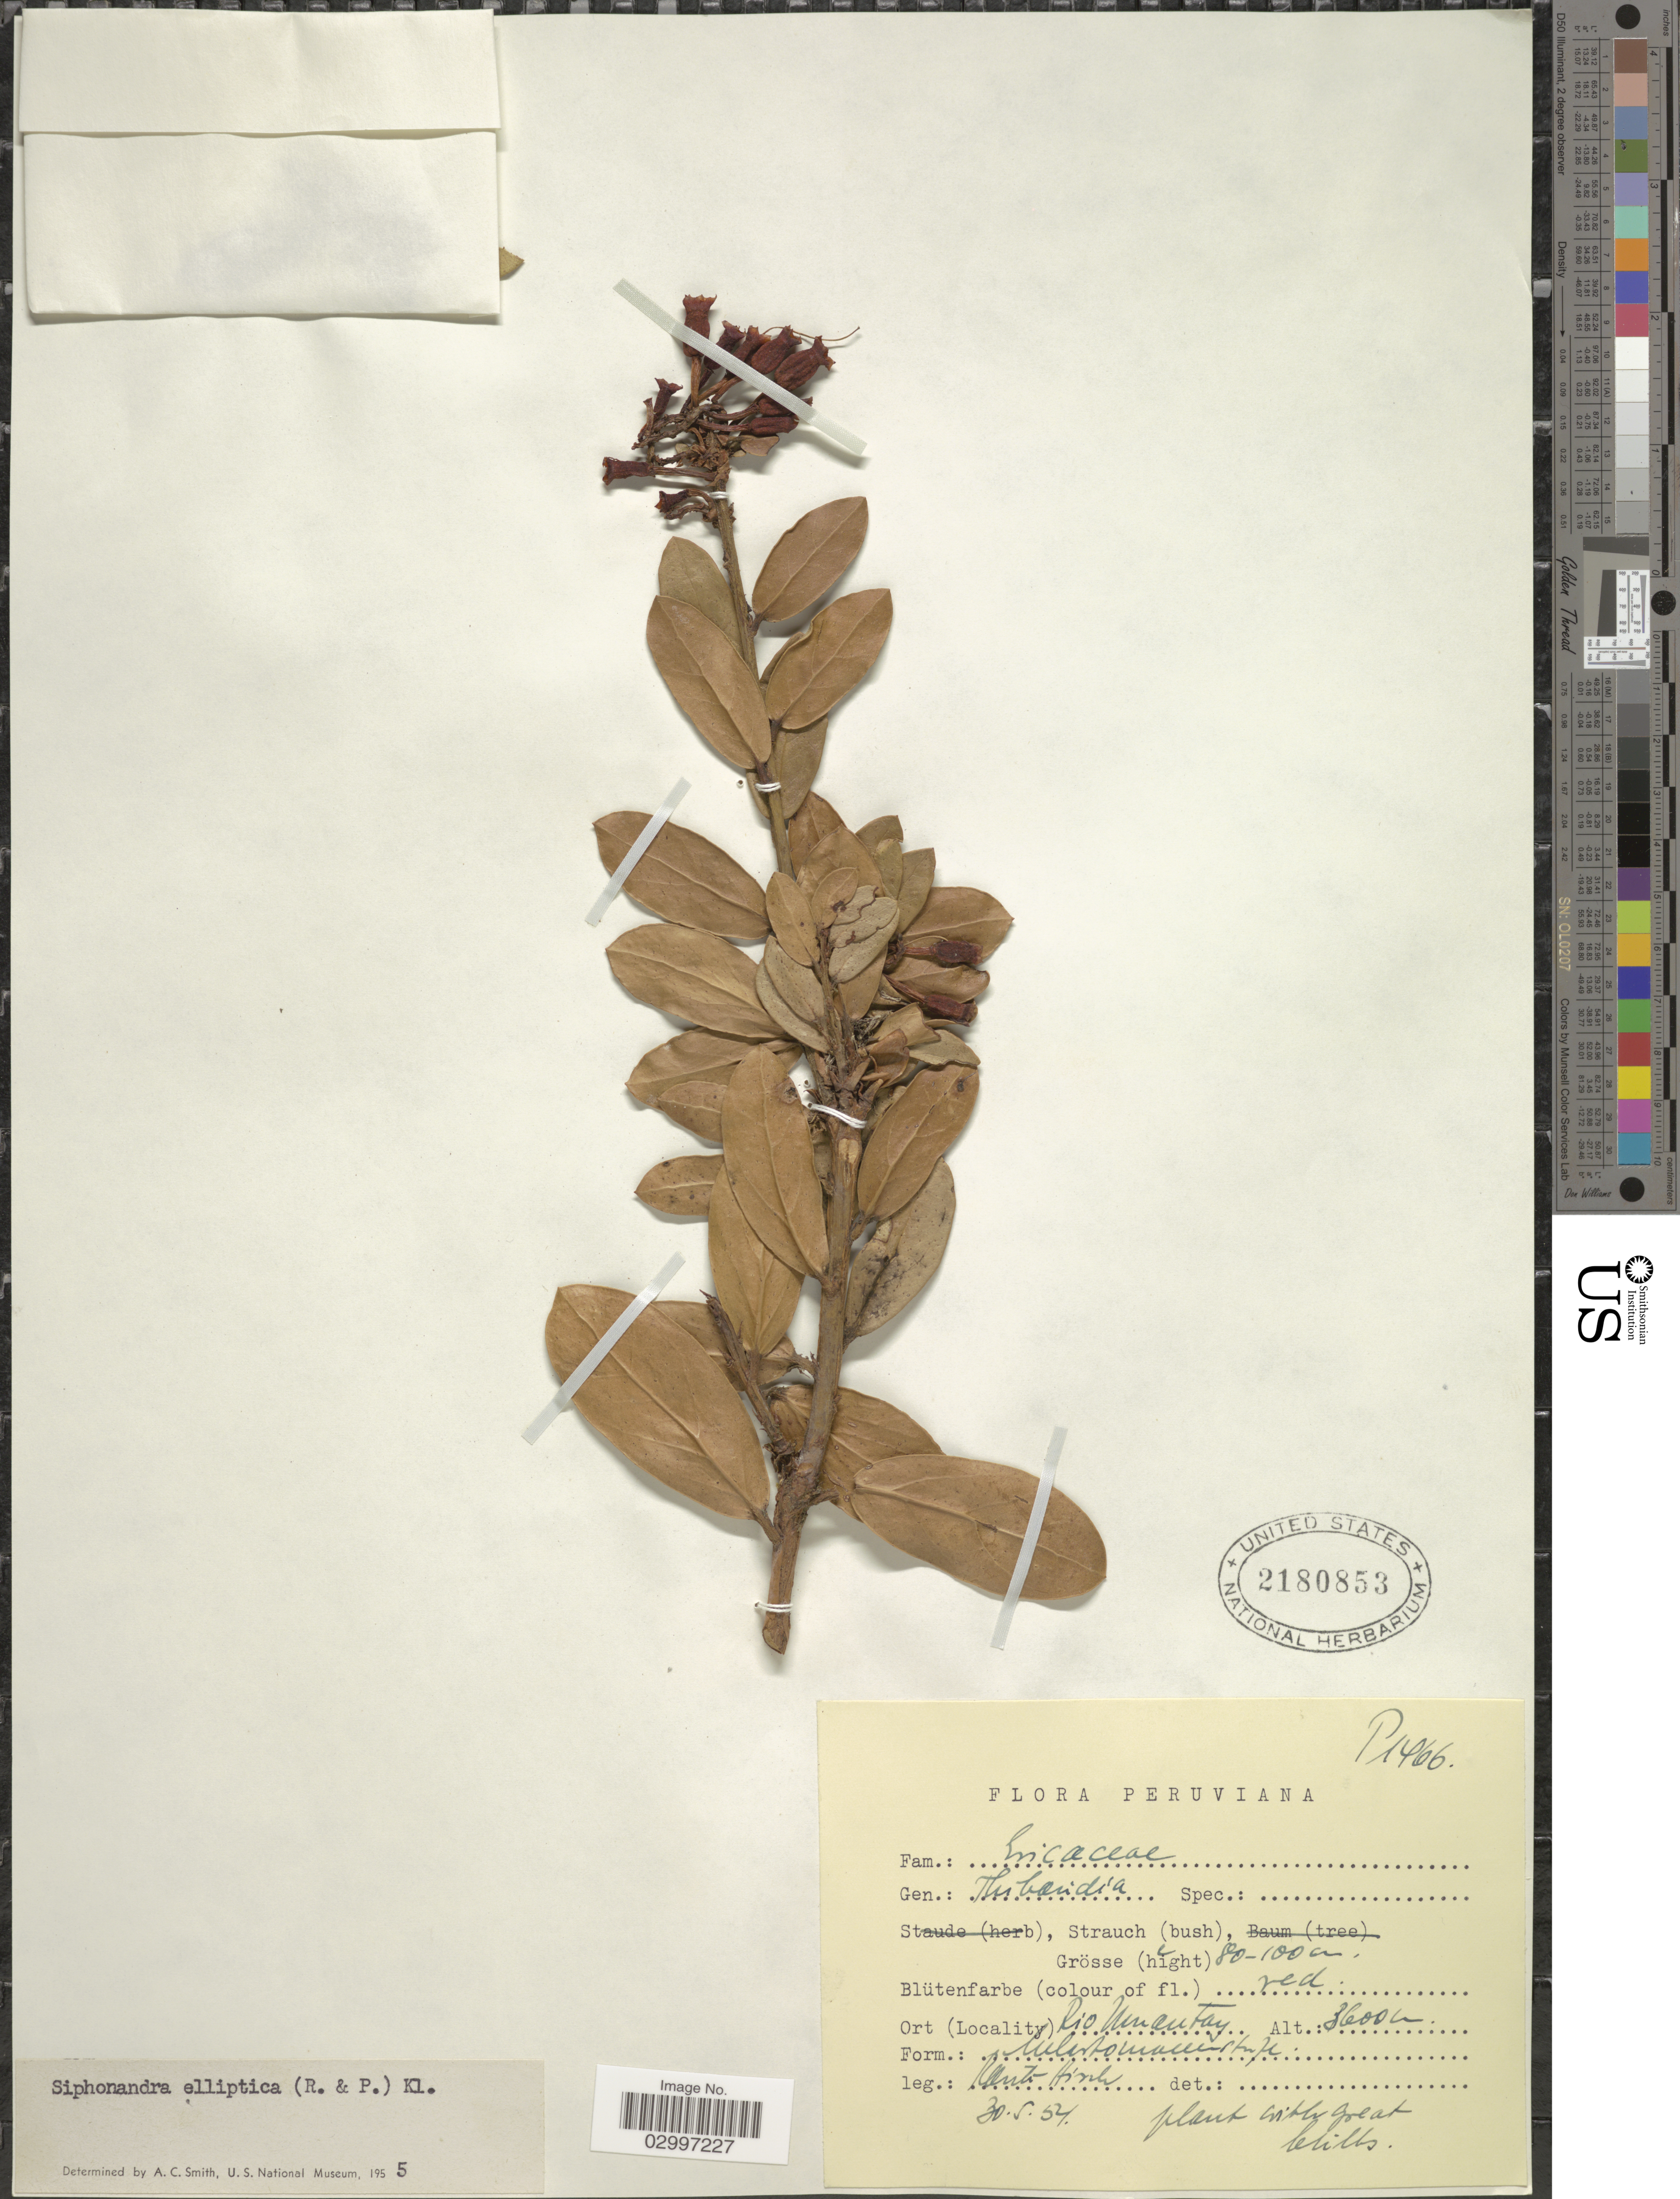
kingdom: Plantae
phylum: Tracheophyta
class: Magnoliopsida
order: Ericales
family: Ericaceae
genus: Siphonandra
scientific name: Siphonandra elliptica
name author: (Ruiz & Pav. ex D. Don) Klotzsch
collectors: W. Rauh & G. Hirsch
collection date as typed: Transcribed d/m/y: 30/5/54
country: Peru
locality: Río Umantay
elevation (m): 3600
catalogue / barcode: US 2180853